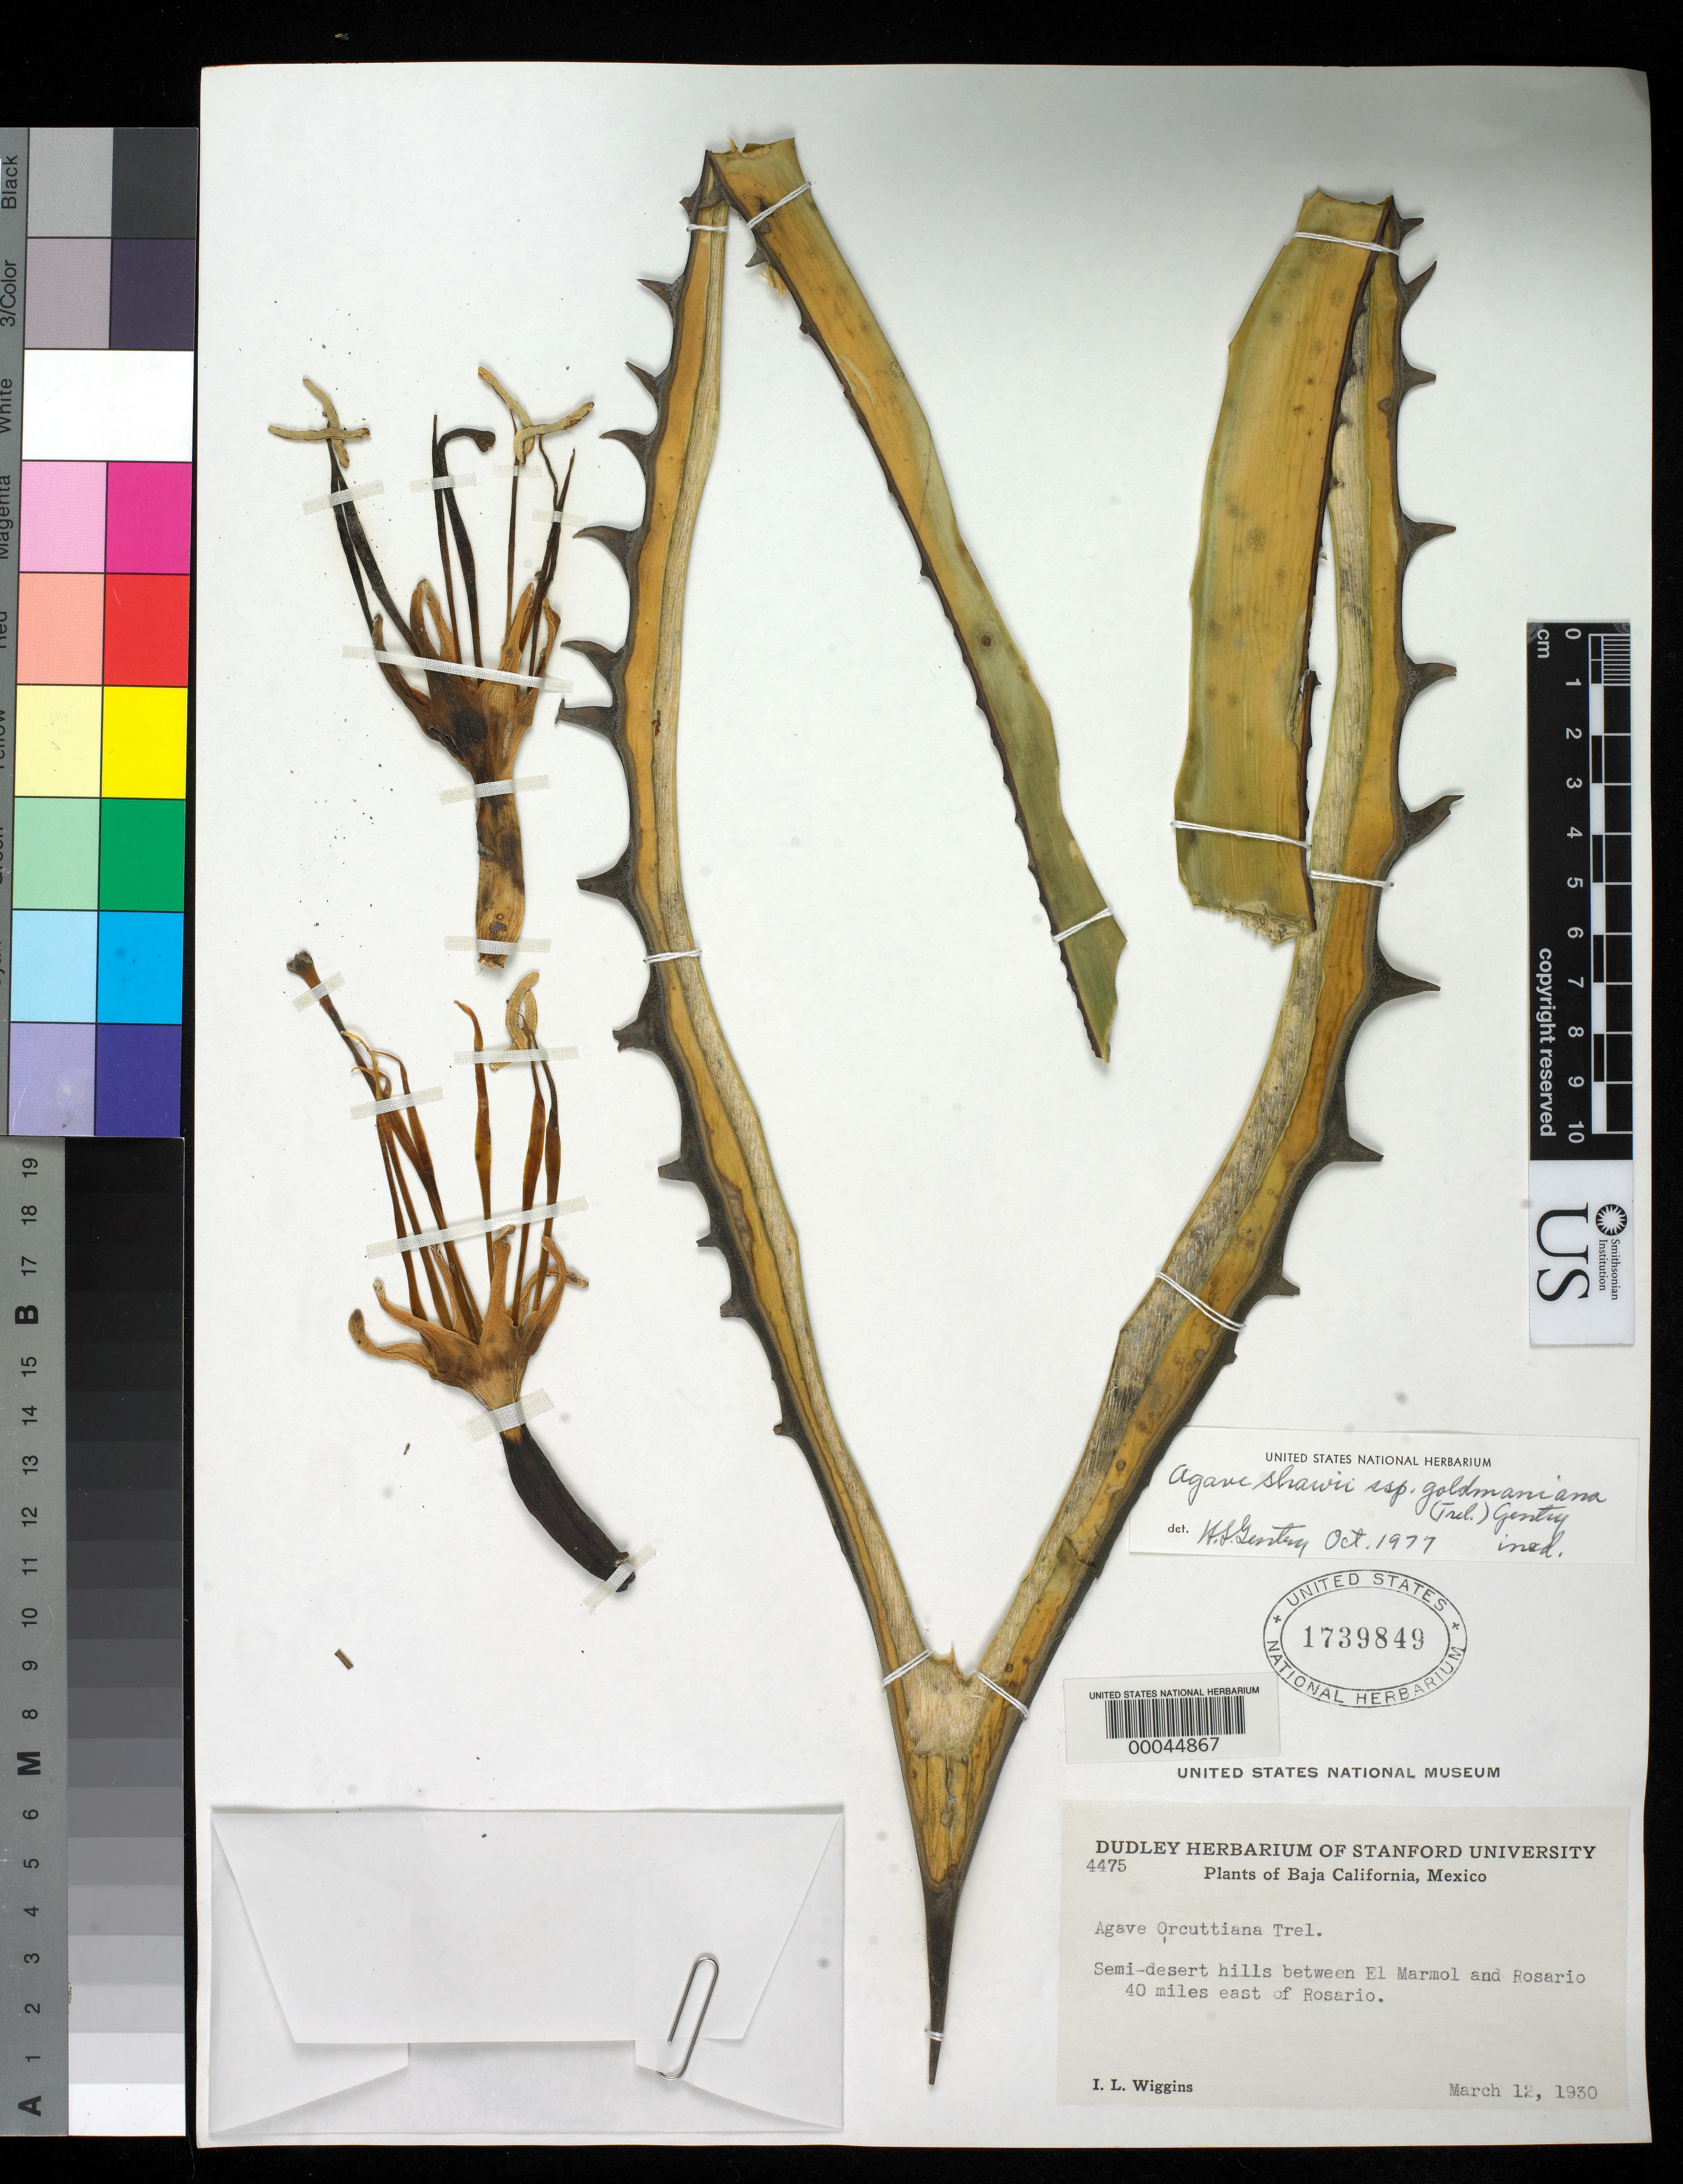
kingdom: Plantae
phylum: Tracheophyta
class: Liliopsida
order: Asparagales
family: Asparagaceae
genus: Agave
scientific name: Agave shawii subsp. goldmaniana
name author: (Trel.) Gentry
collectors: I. L. Wiggins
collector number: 4475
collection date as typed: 12 Mar 1930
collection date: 1930-03-12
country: Mexico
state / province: Baja California Norte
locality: Semi-desert hills between El Marmol and Rosario 40 mi E of Rosario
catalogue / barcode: US 1739849